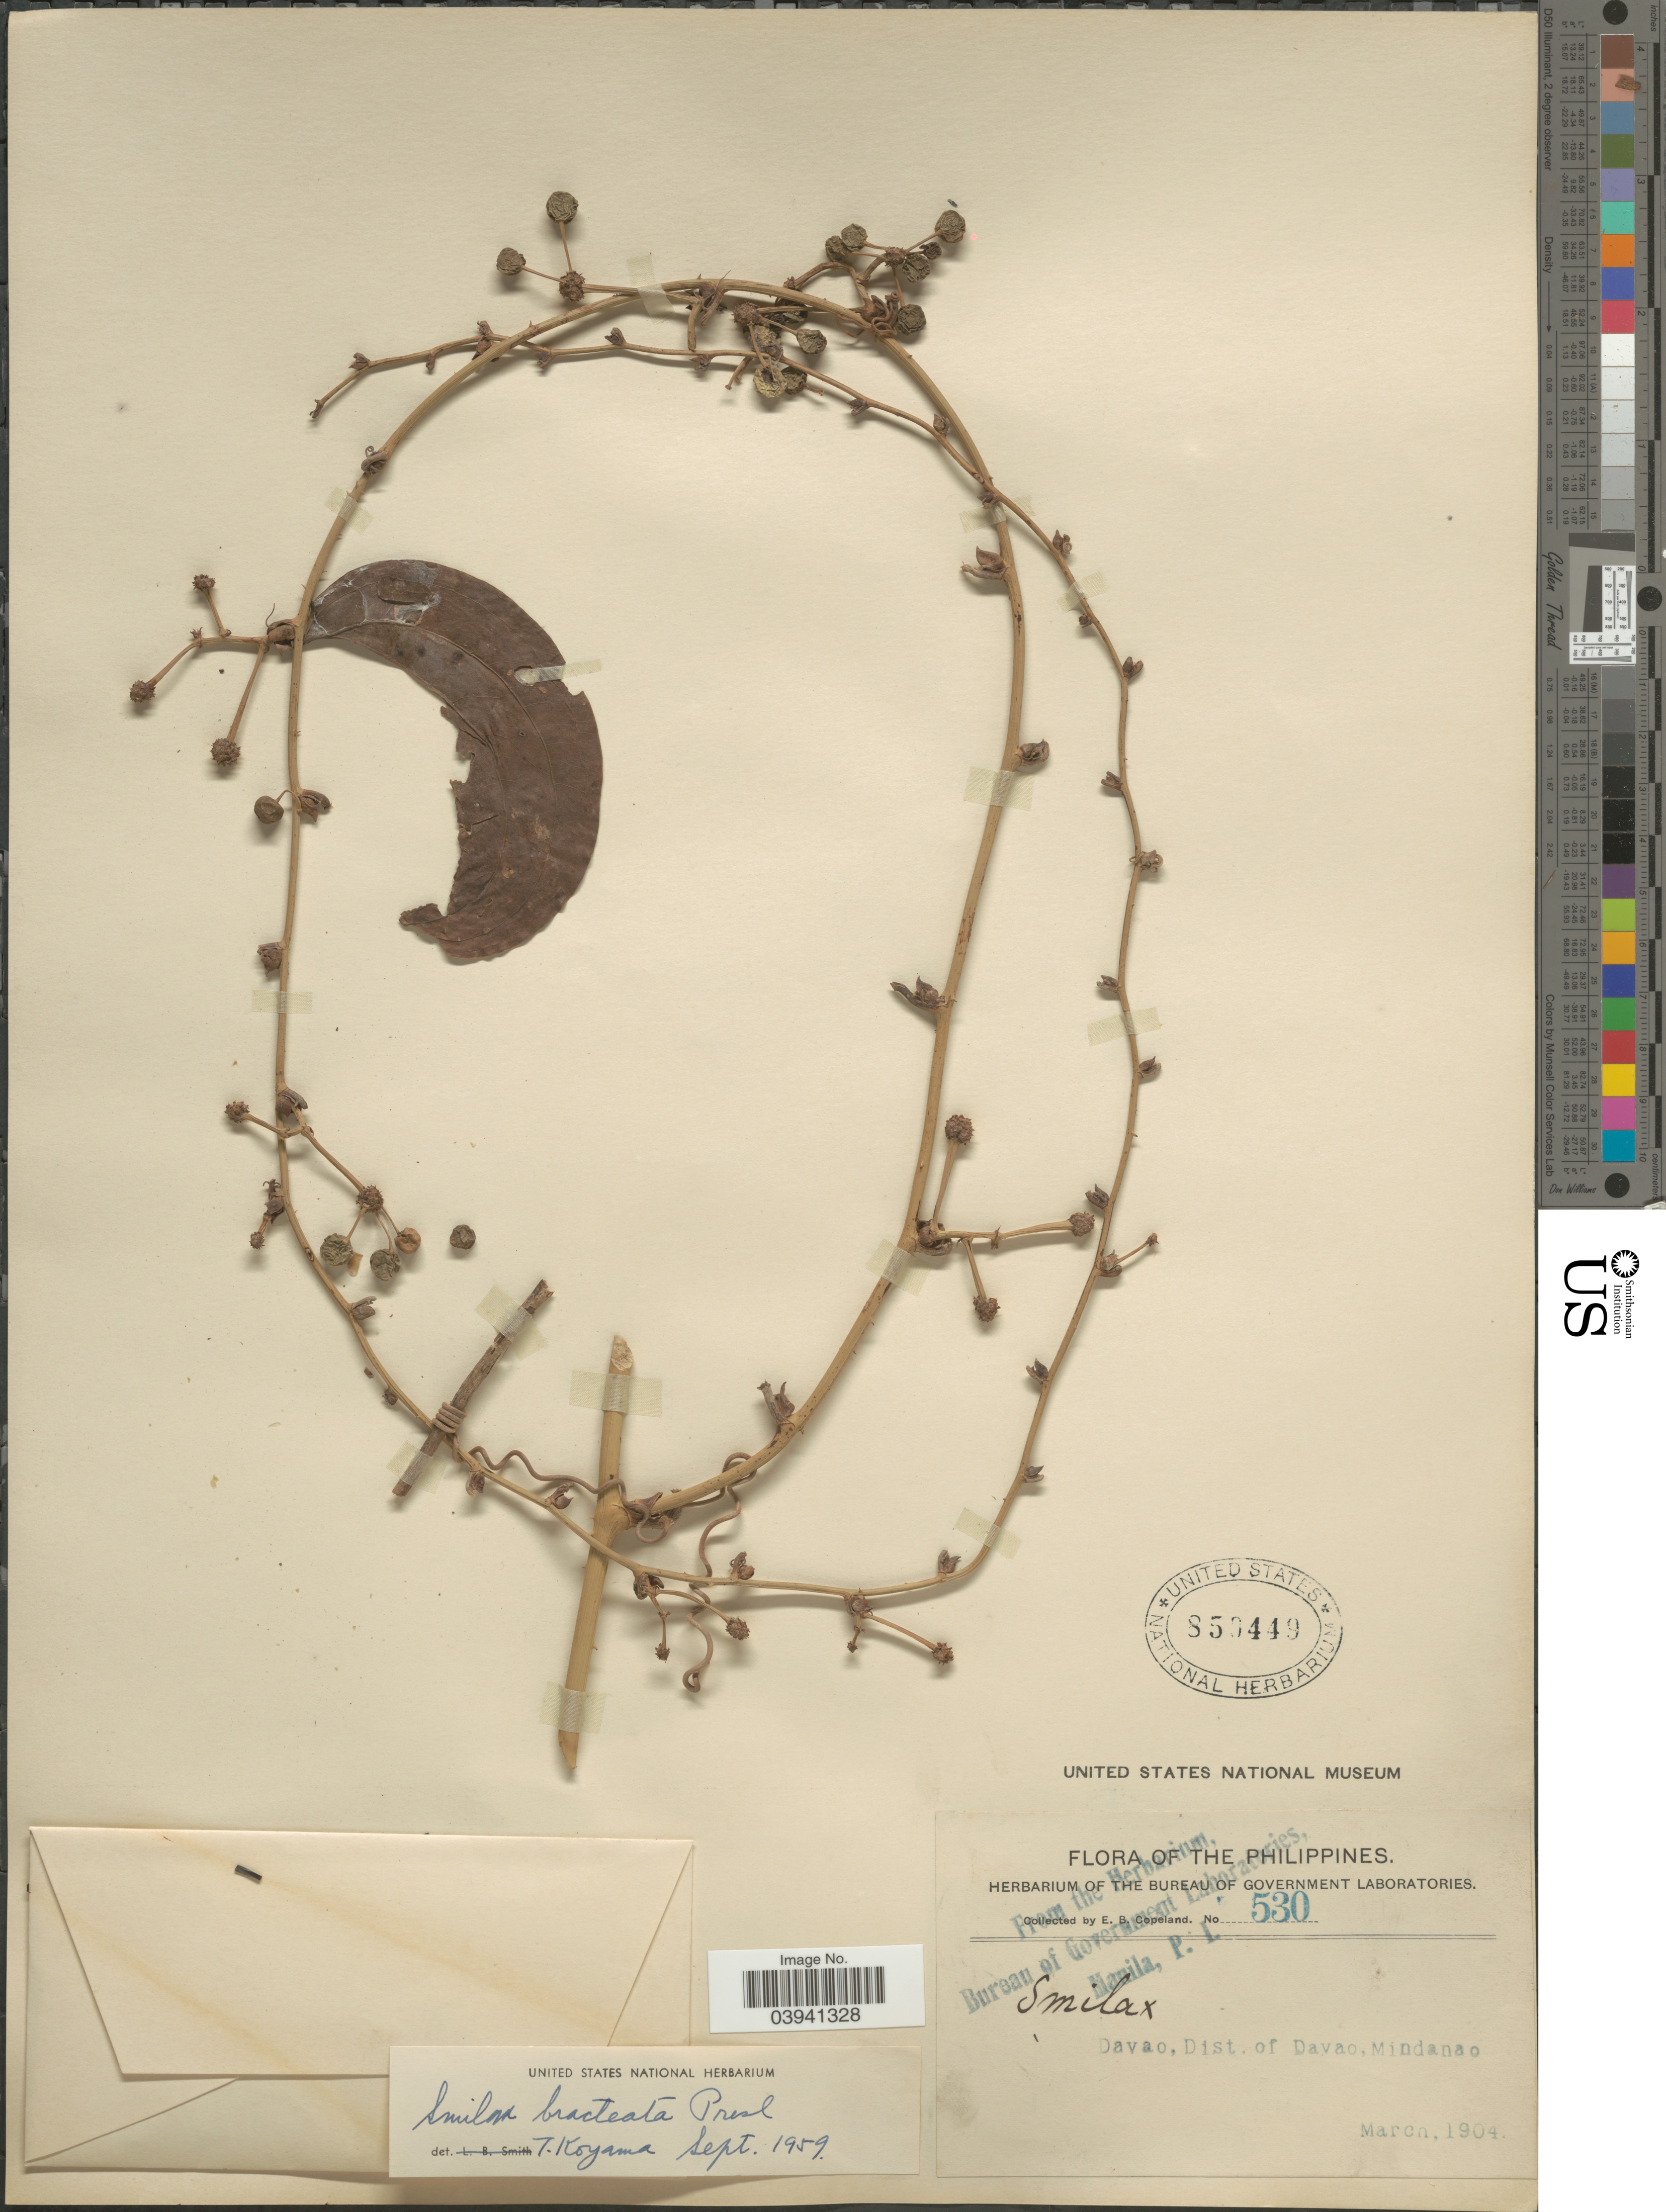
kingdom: Plantae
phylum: Tracheophyta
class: Liliopsida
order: Liliales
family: Smilacaceae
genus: Smilax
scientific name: Smilax bracteata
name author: C. Presl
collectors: E. B. Copeland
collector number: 530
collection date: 1904-03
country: Philippines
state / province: Davao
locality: Davao, Dist. of Davao, Mindanao.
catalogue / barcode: US 850449